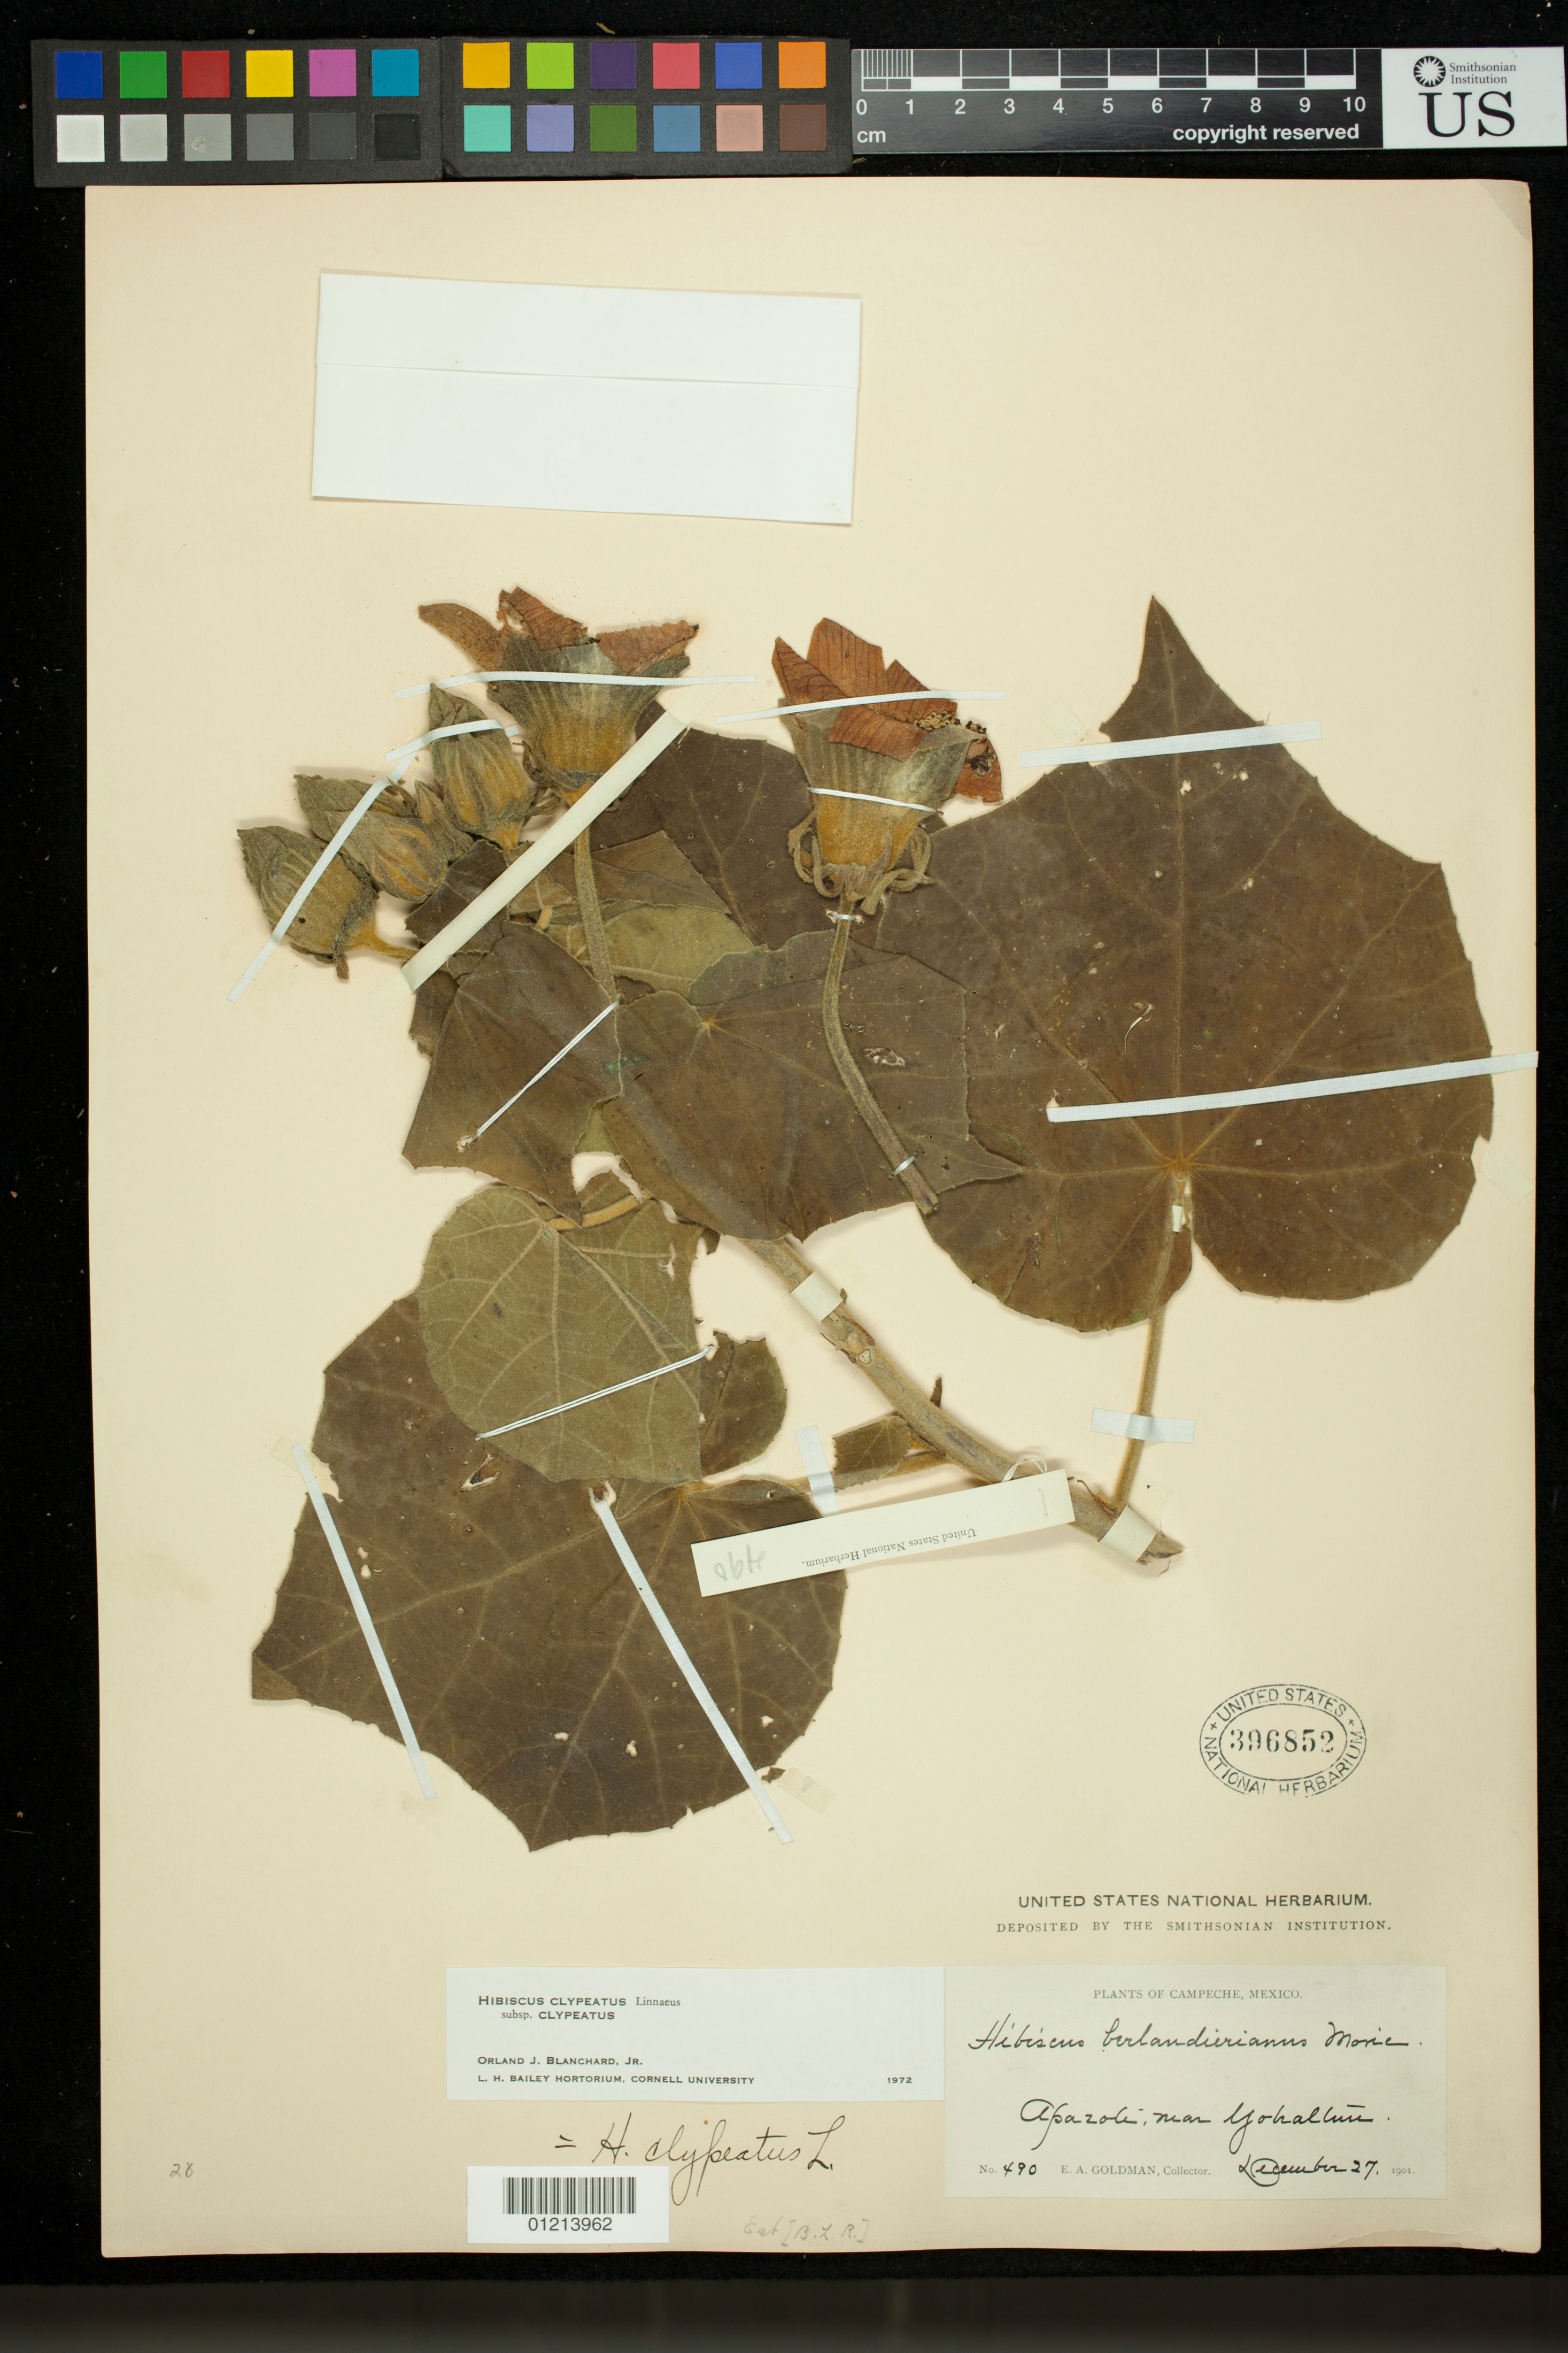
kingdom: Plantae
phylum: Tracheophyta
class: Magnoliopsida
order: Malvales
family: Malvaceae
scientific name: Blanchardia clypeata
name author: (L.) M.M. Hanes & R.L. Barrett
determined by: Dorr, L. J., (BOT), Smithsonian Institution - National Museum of Natural History (UNITED STATES)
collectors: E. A. Goldman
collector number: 490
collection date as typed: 27 Dec 1901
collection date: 1901-12-27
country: Mexico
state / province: Campeche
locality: Apazoli, near Yohaltun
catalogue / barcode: US 396852